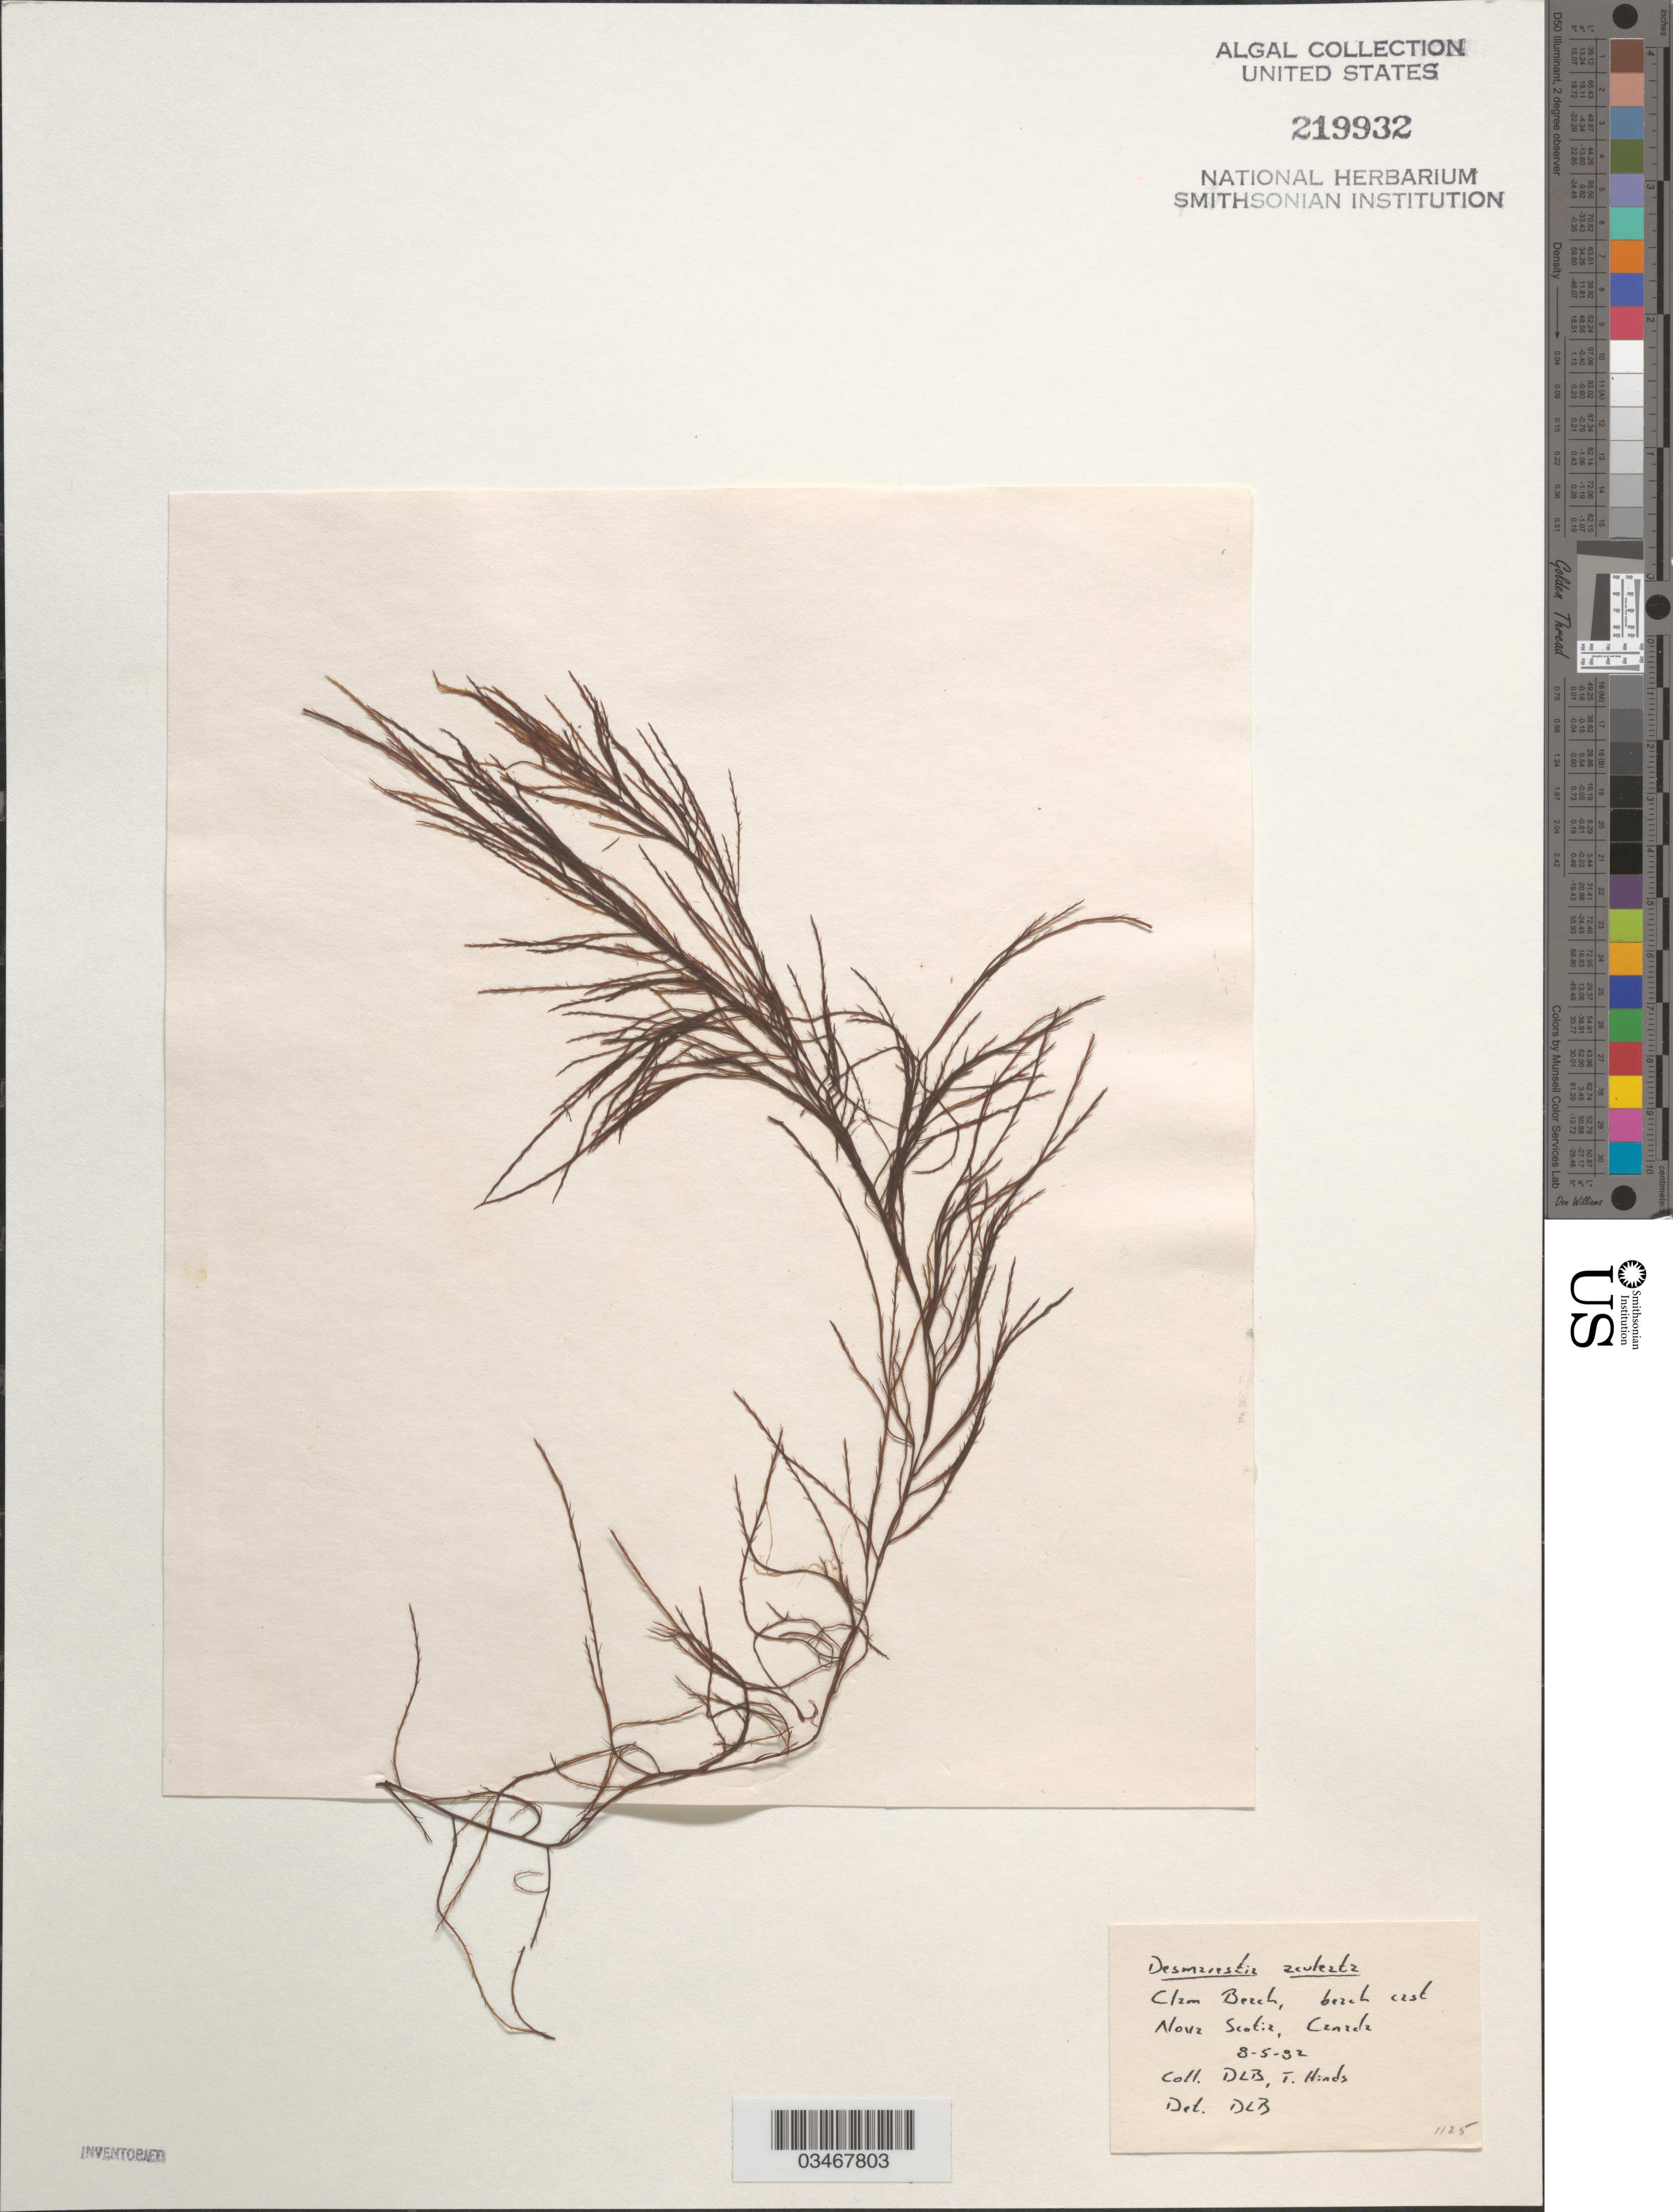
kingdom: Chromista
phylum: Ochrophyta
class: Phaeophyceae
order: Desmarestiales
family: Desmarestiaceae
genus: Desmarestia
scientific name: Desmarestia aculeata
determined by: Ballantine, D. L.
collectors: D.L. Ballantine & T. Hinds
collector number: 1125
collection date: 1982-08-05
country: Canada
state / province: Nova Scotia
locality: Clam Beach.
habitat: Beach cast.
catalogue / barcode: US 219932